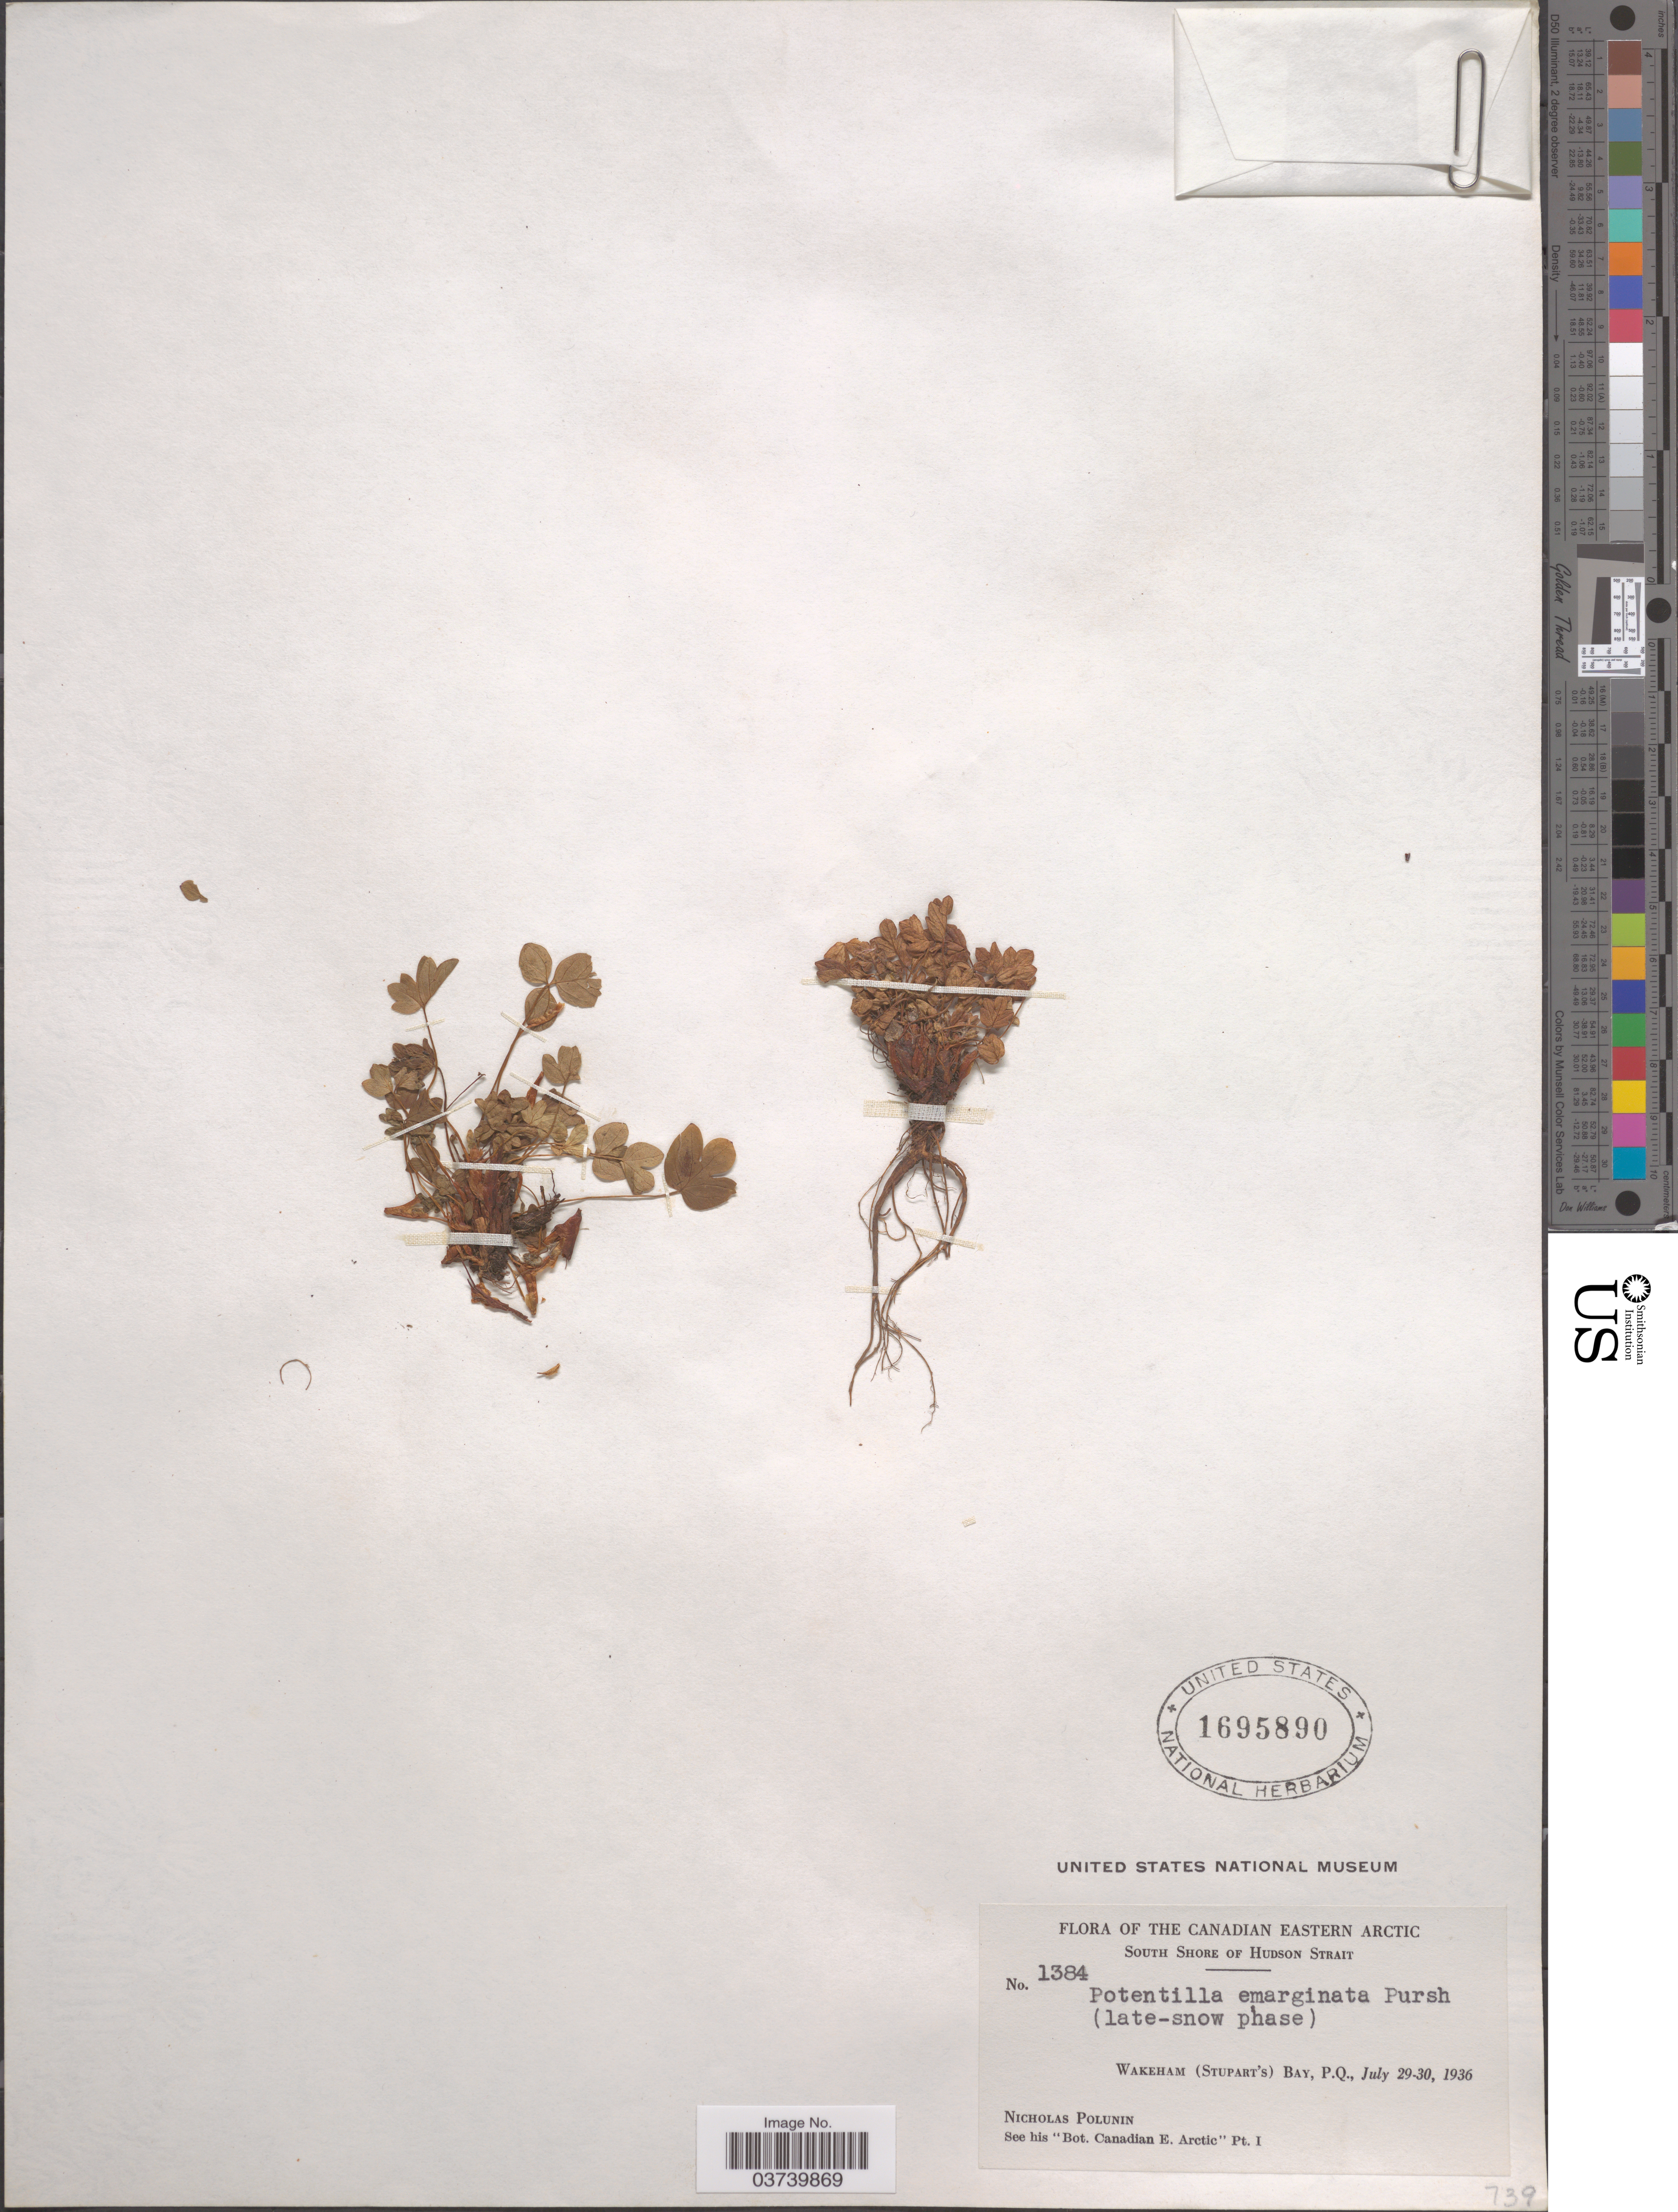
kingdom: Plantae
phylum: Tracheophyta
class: Magnoliopsida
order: Rosales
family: Rosaceae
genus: Potentilla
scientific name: Potentilla hyparctica subsp. hyparctica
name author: Malte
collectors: N. V. Polunin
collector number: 1384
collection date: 1936-07-29/1936-07-30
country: Canada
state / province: Quebec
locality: The Canadian Eastern Arctic. South Shore of Hudson Strait. Wakeham (Stupart's) Bay, P.Q.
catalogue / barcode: US 1695890